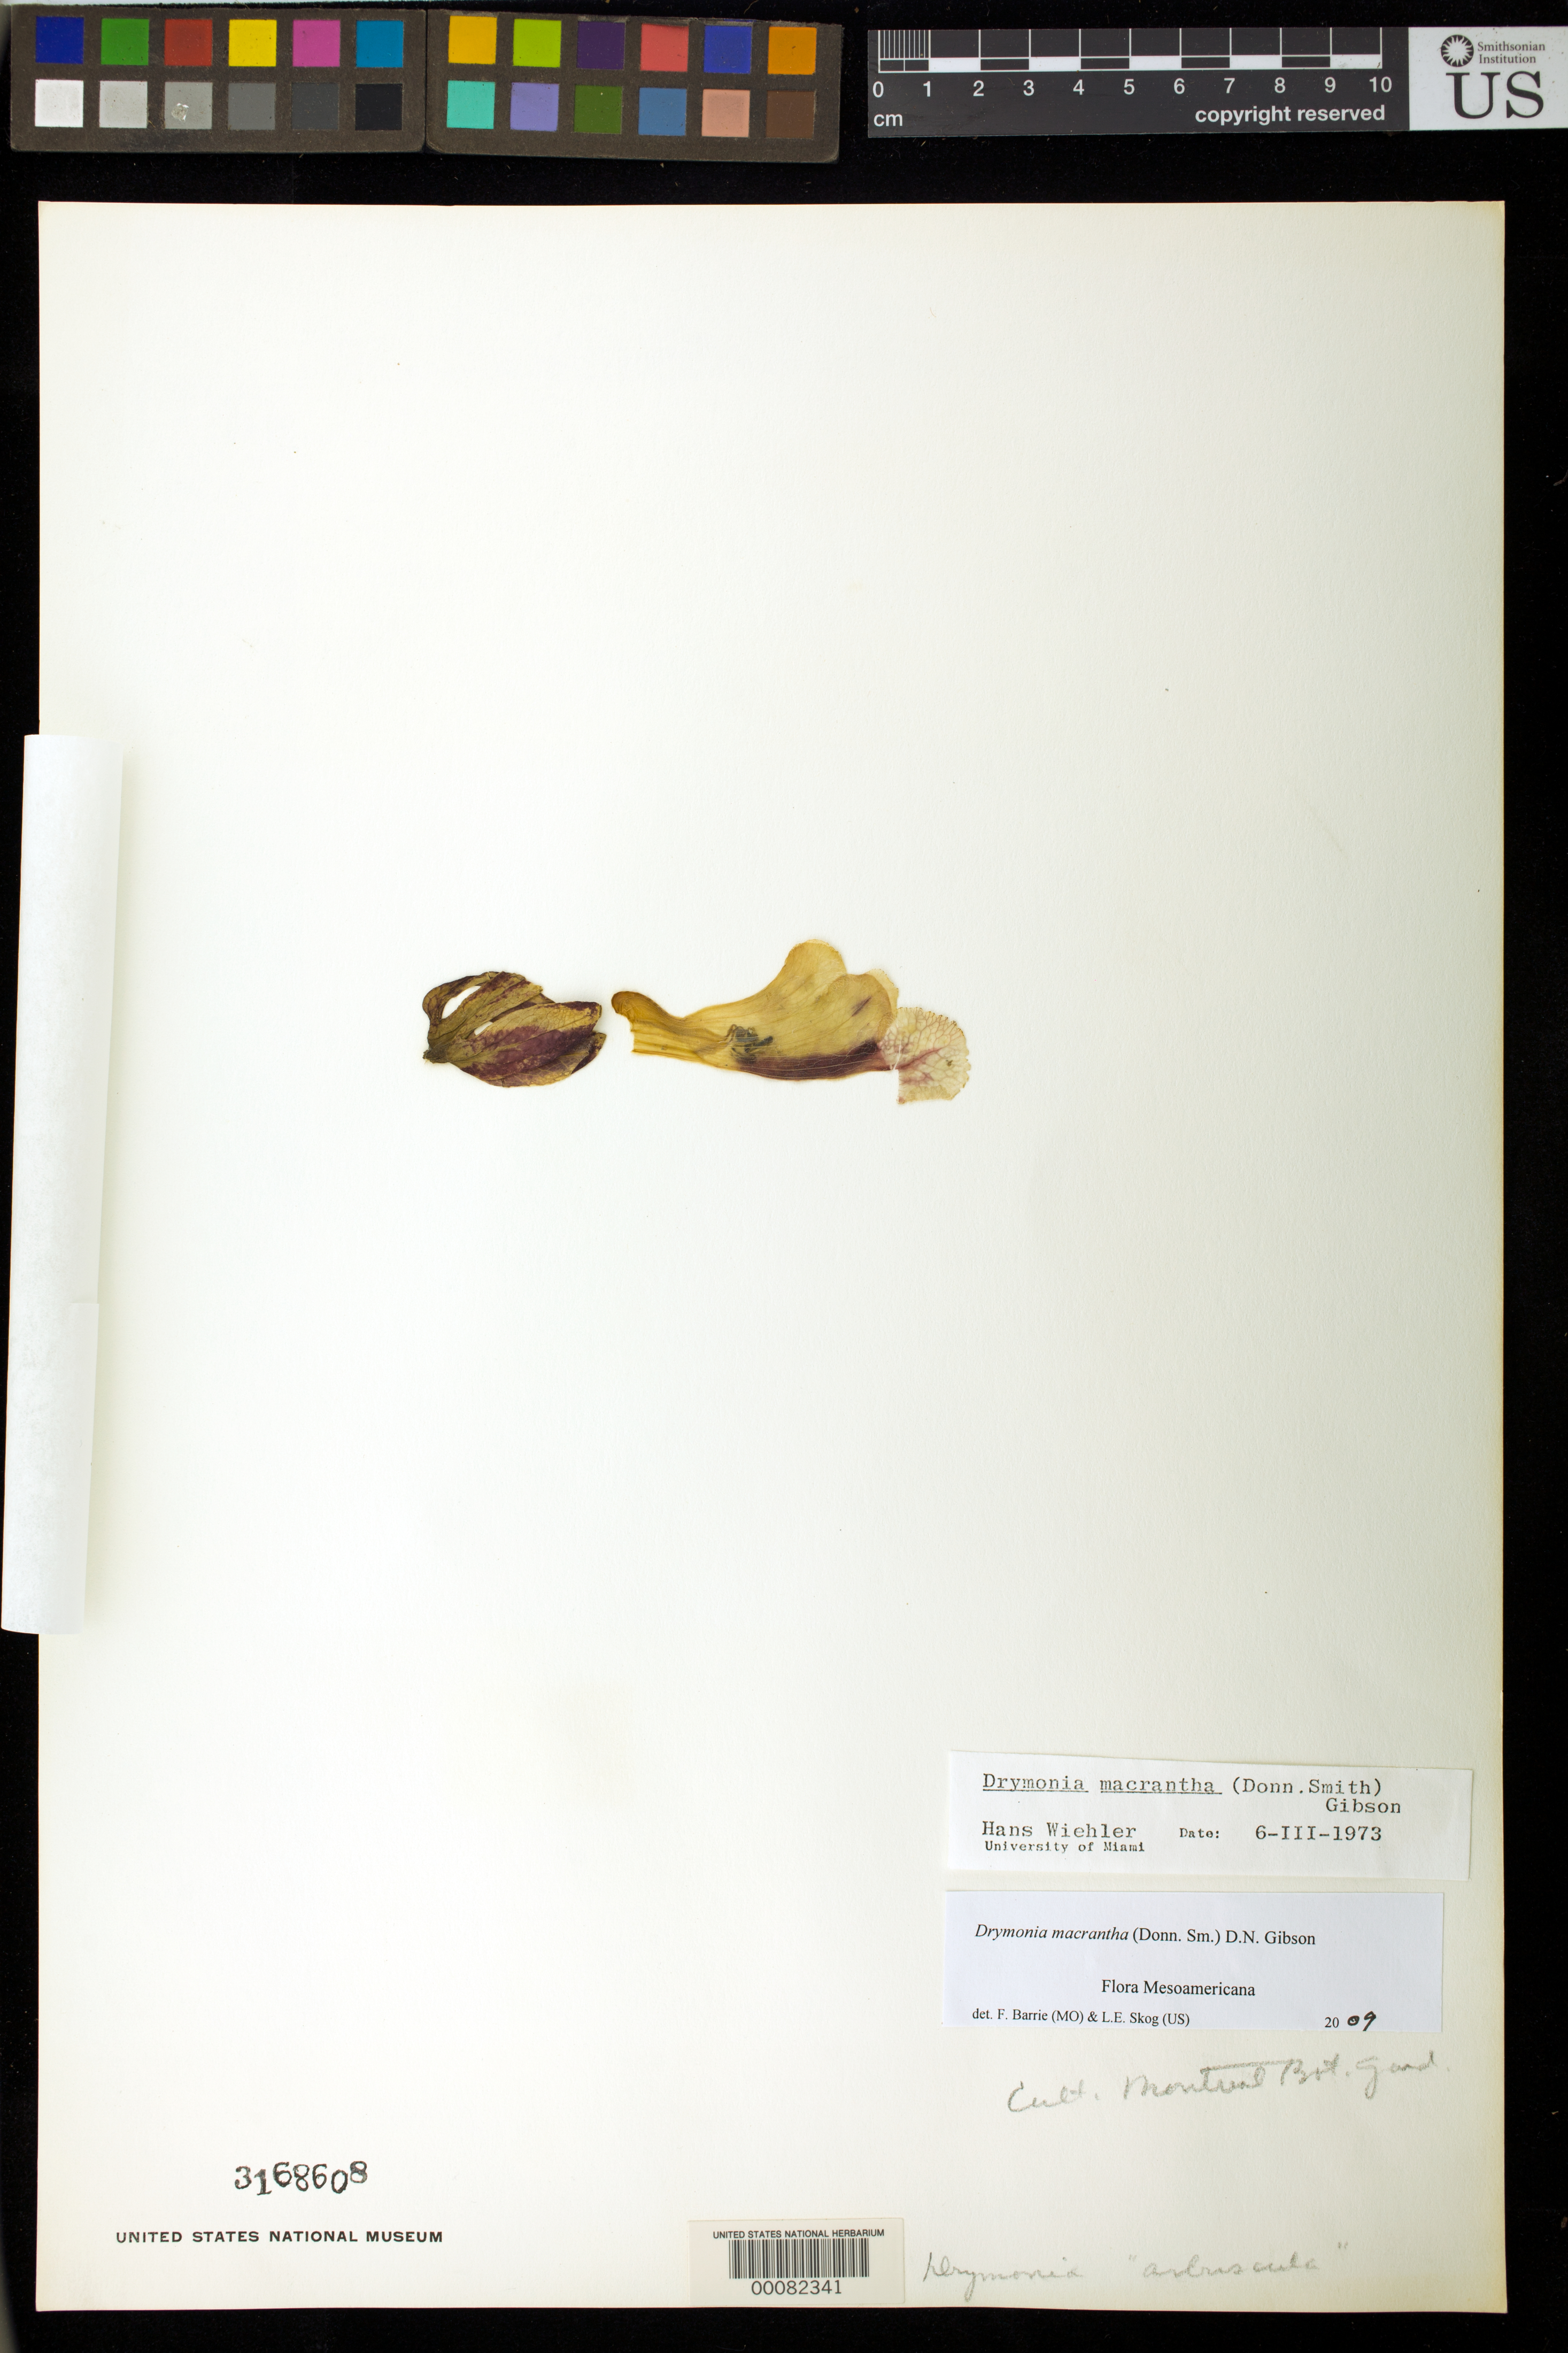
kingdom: Plantae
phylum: Tracheophyta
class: Magnoliopsida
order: Lamiales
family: Gesneriaceae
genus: Drymonia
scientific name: Drymonia macrantha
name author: (Donn. Sm.) D.N. Gibson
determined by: Wiehler, H. J.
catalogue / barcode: US 3168608